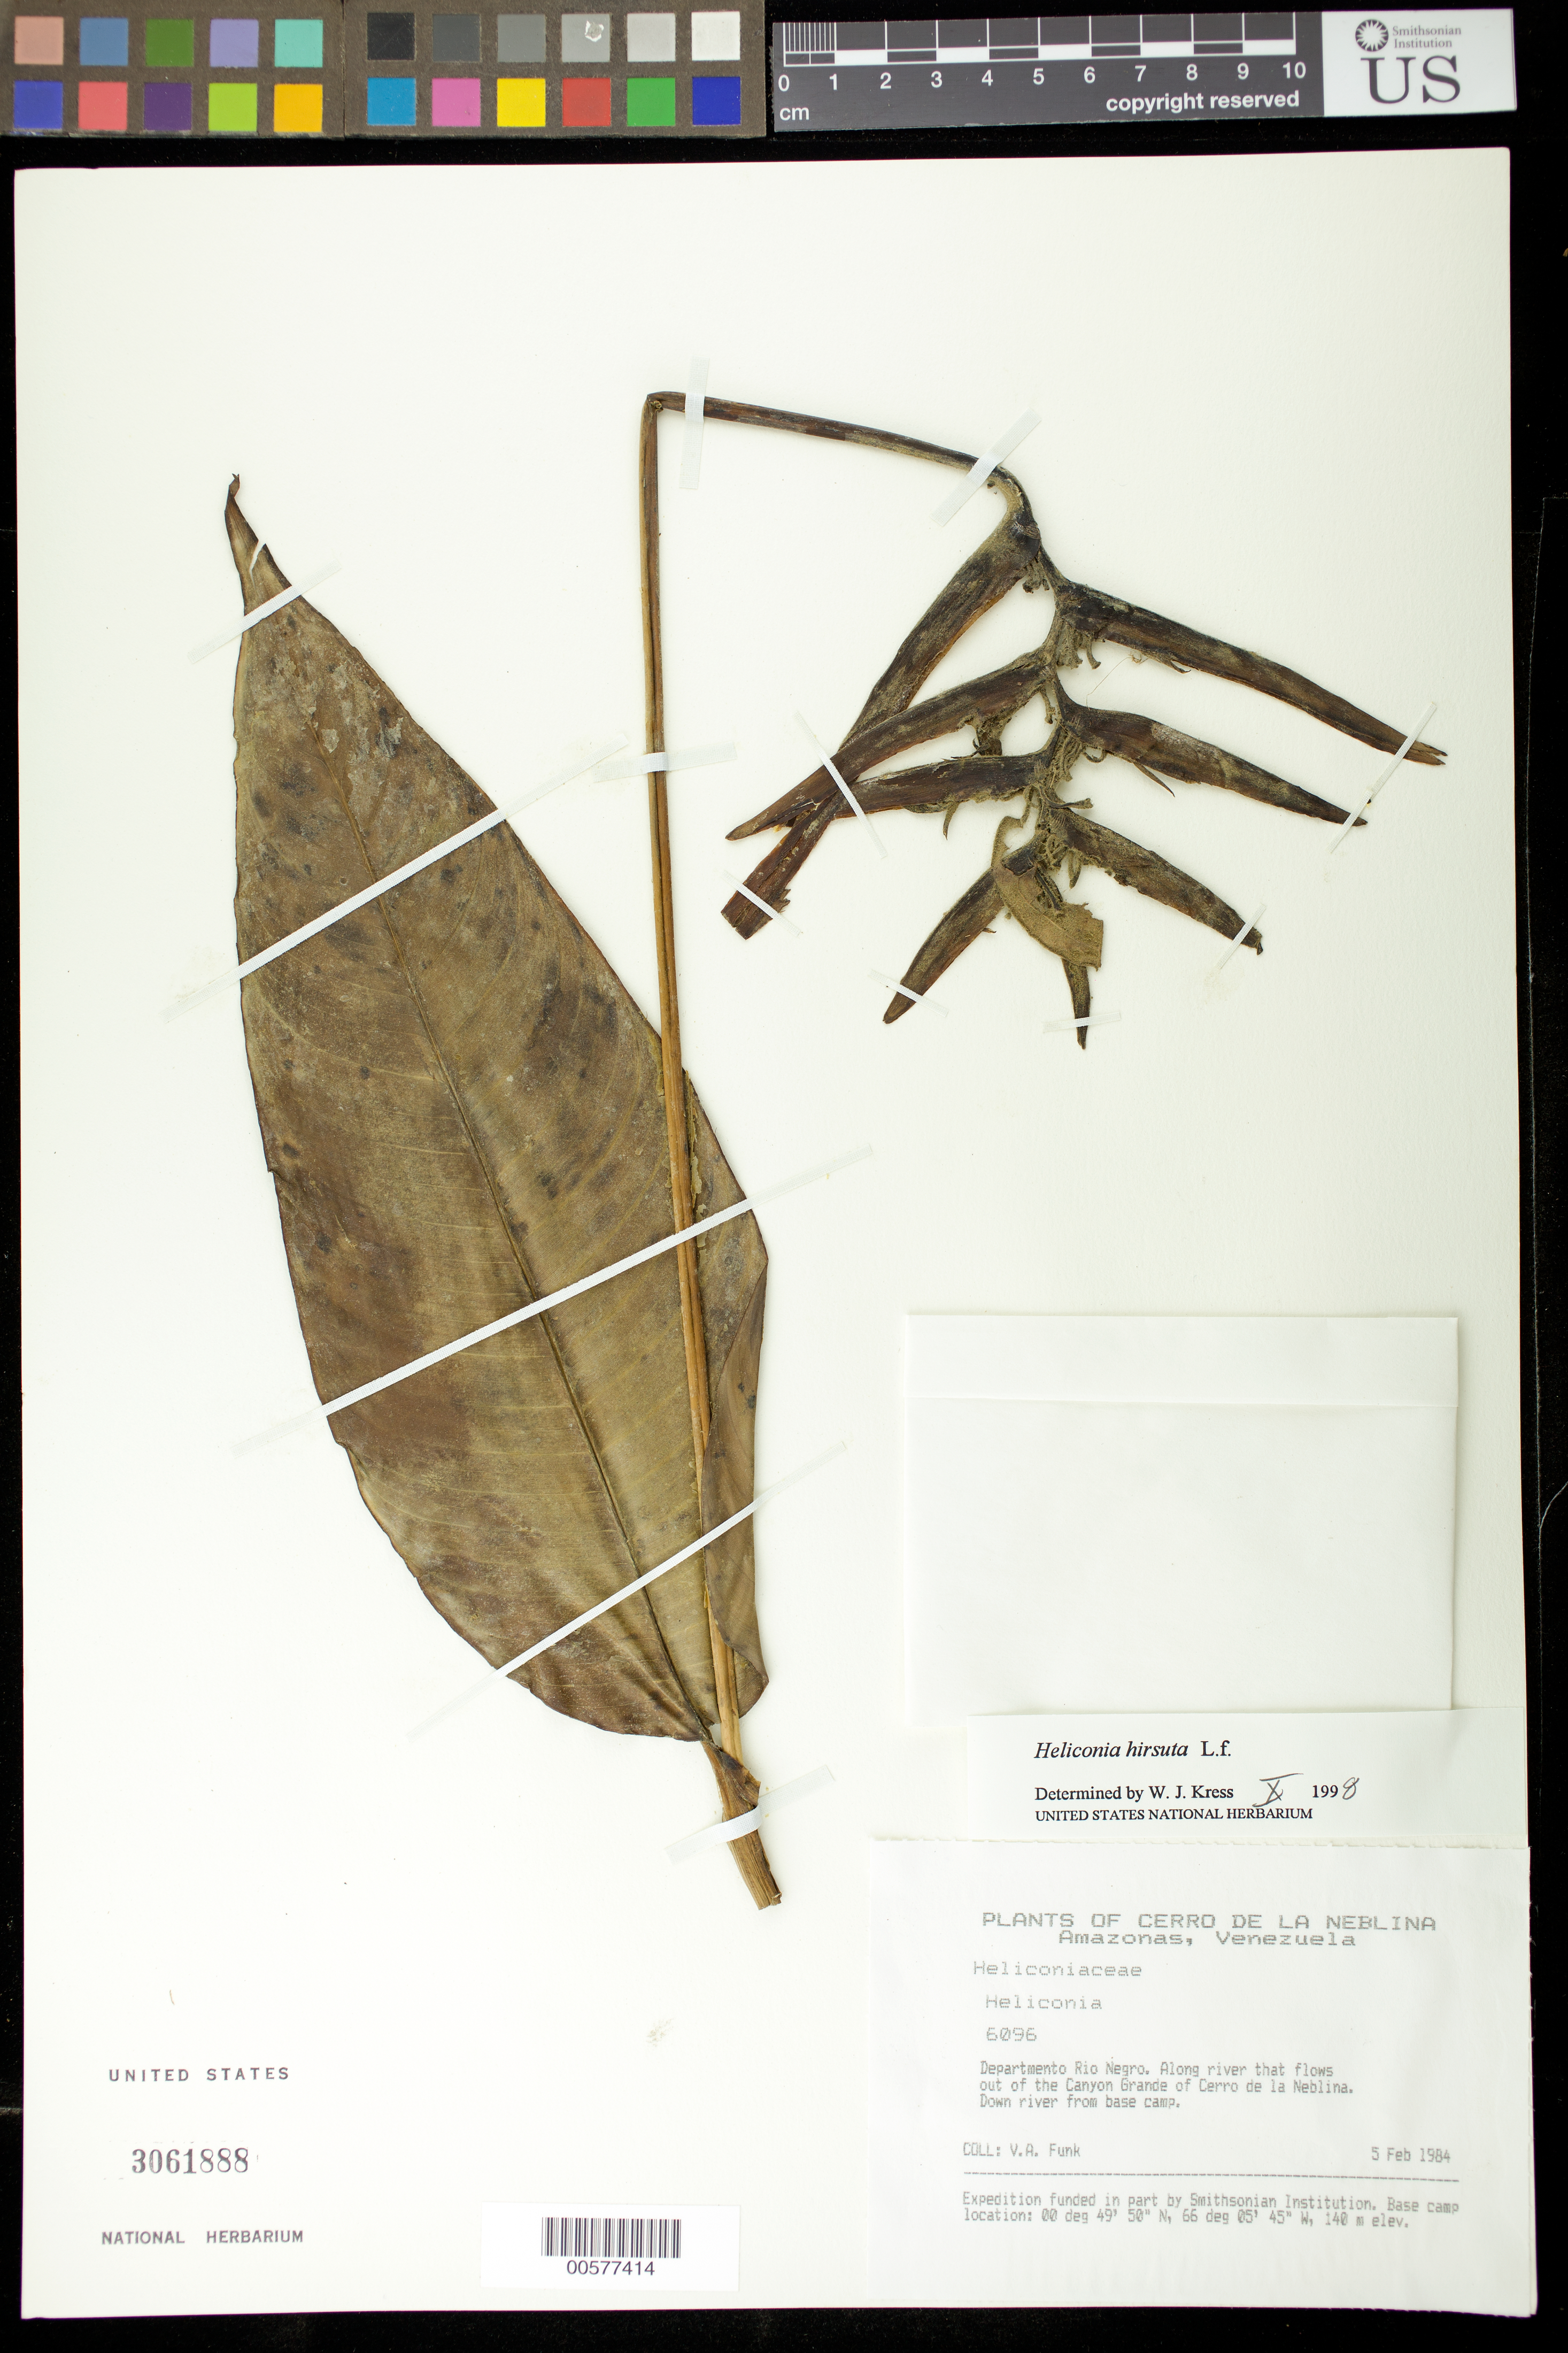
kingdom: Plantae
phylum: Tracheophyta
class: Liliopsida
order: Zingiberales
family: Heliconiaceae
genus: Heliconia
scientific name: Heliconia hirsuta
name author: L. f.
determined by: Kress, W. J., (US), Smithsonian Institution - National Museum of Natural History (UNITED STATES)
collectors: V. Funk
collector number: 6096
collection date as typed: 05 Feb 1984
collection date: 1984-02-05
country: Venezuela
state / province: Amazonas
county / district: Rio Negro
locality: Departmento Rio Negro. Along river that flows out of the Canyon Grande of Cerro de la Neblina, down river from base camp. Cerro De La Neblina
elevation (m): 140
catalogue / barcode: US 3061888